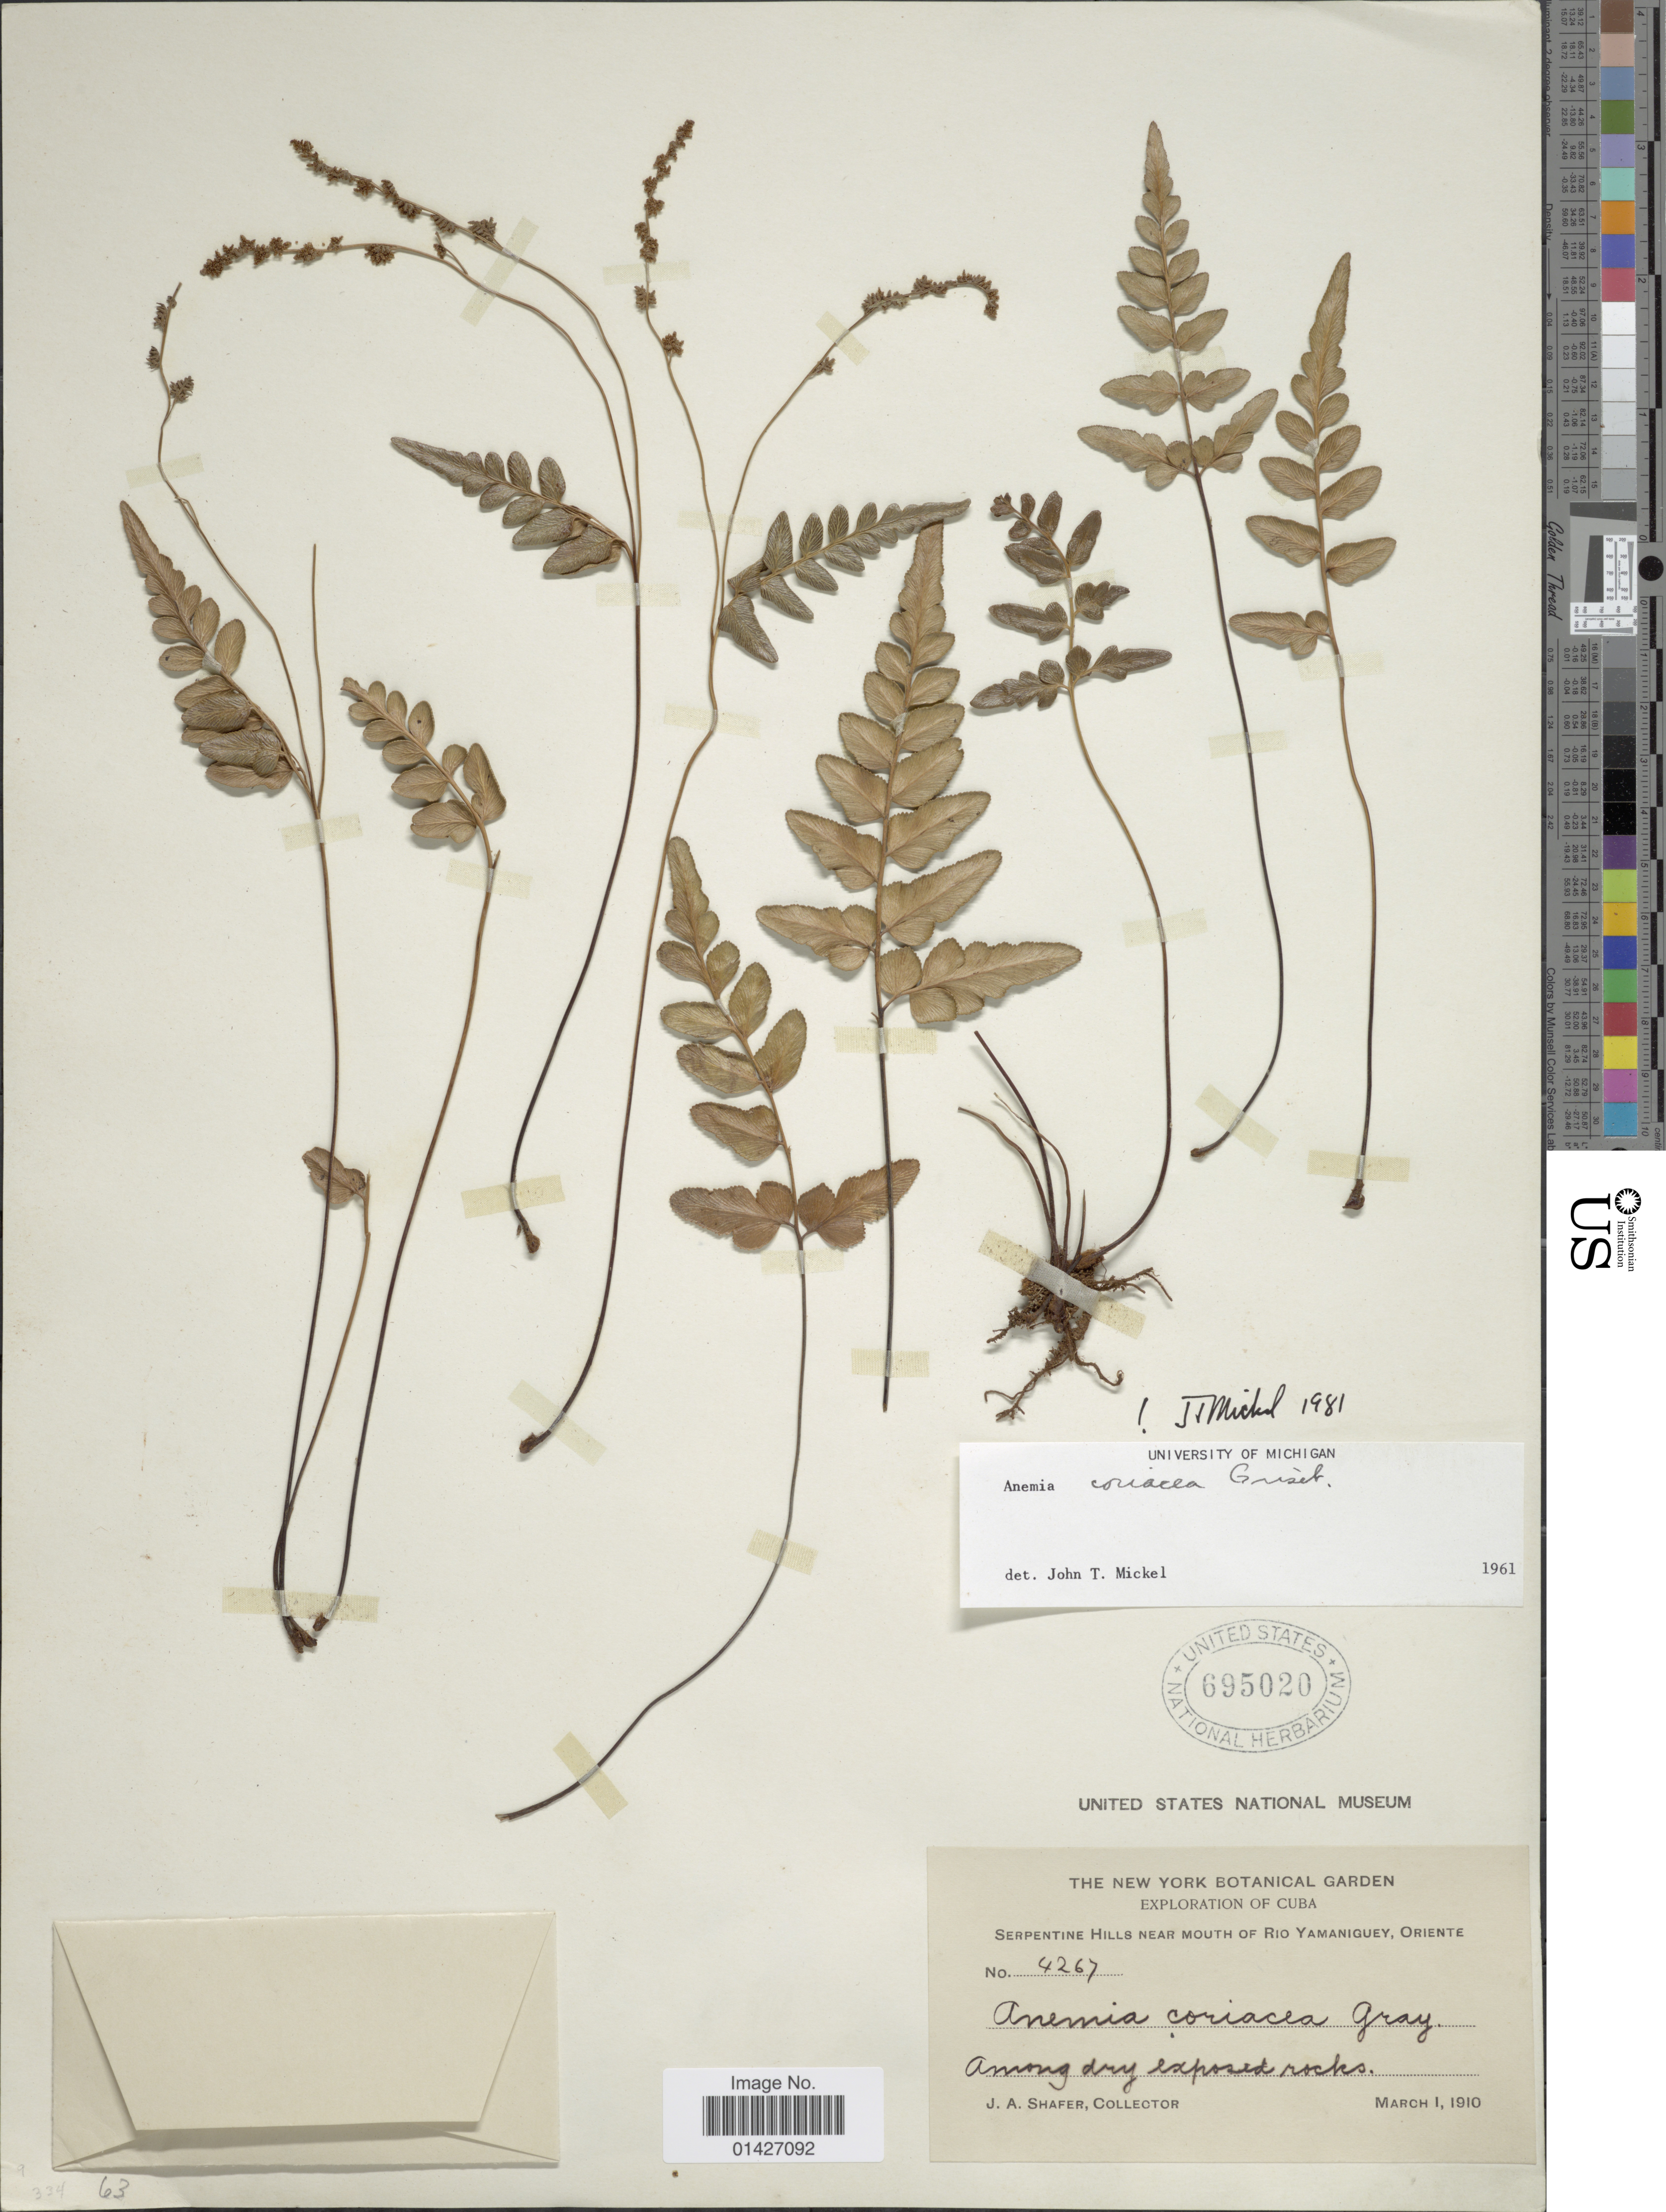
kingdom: Plantae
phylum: Tracheophyta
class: Polypodiopsida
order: Schizaeales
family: Anemiaceae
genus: Anemia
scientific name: Anemia coriacea f. coriacea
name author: Griseb.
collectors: J. A. Shafer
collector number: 4267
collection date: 1910-03-01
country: Cuba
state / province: Oriente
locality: Serpentine Hills near mouth of Rio Yamaniguey.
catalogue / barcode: US 695020